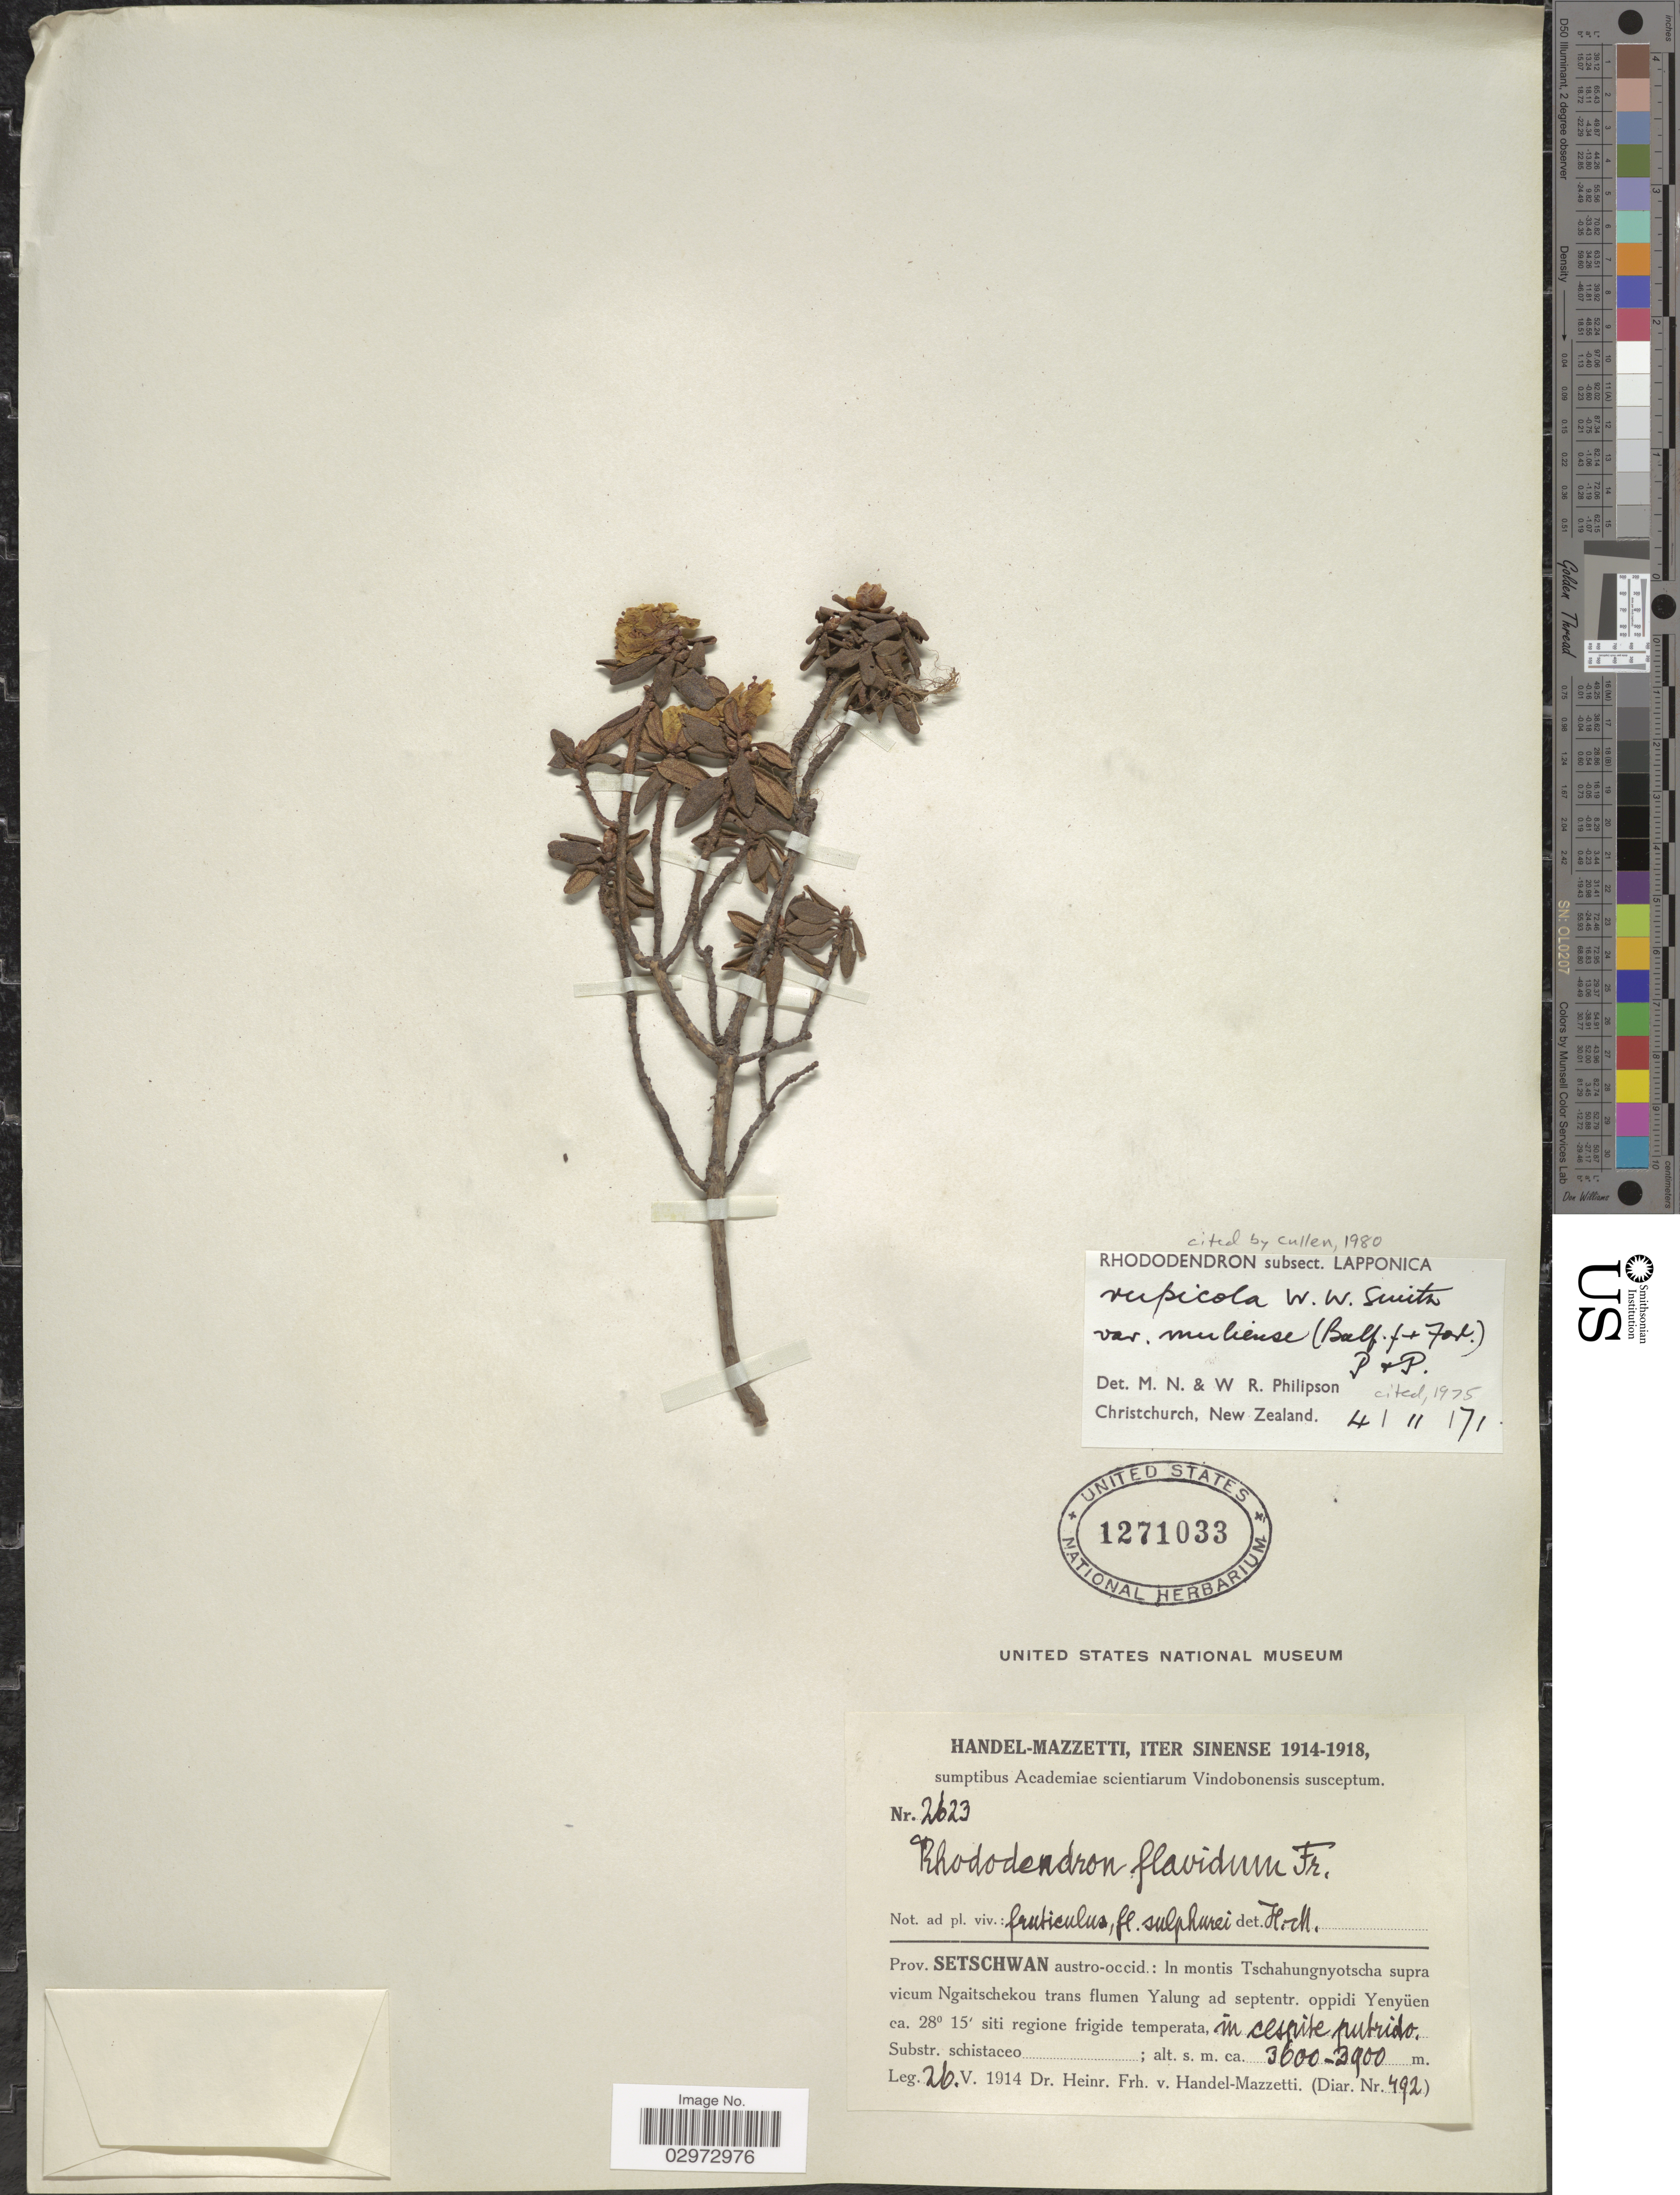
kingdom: Plantae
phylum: Tracheophyta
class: Magnoliopsida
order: Ericales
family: Ericaceae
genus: Rhododendron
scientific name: Rhododendron rupicola var. muliense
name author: (Balf. f. & Forrest) Philipson & M. N. Philipson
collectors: H. Handel-Mazzetti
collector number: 2623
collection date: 1914-05-26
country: China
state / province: Sichuan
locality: Prov. Setschwan austro occid.: in montis Tschahungnyotscha supra vicum Ngaitschekou trans flumen Yalung ad septentr. oppidi Yenyüen.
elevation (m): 3600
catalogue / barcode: US 1271033